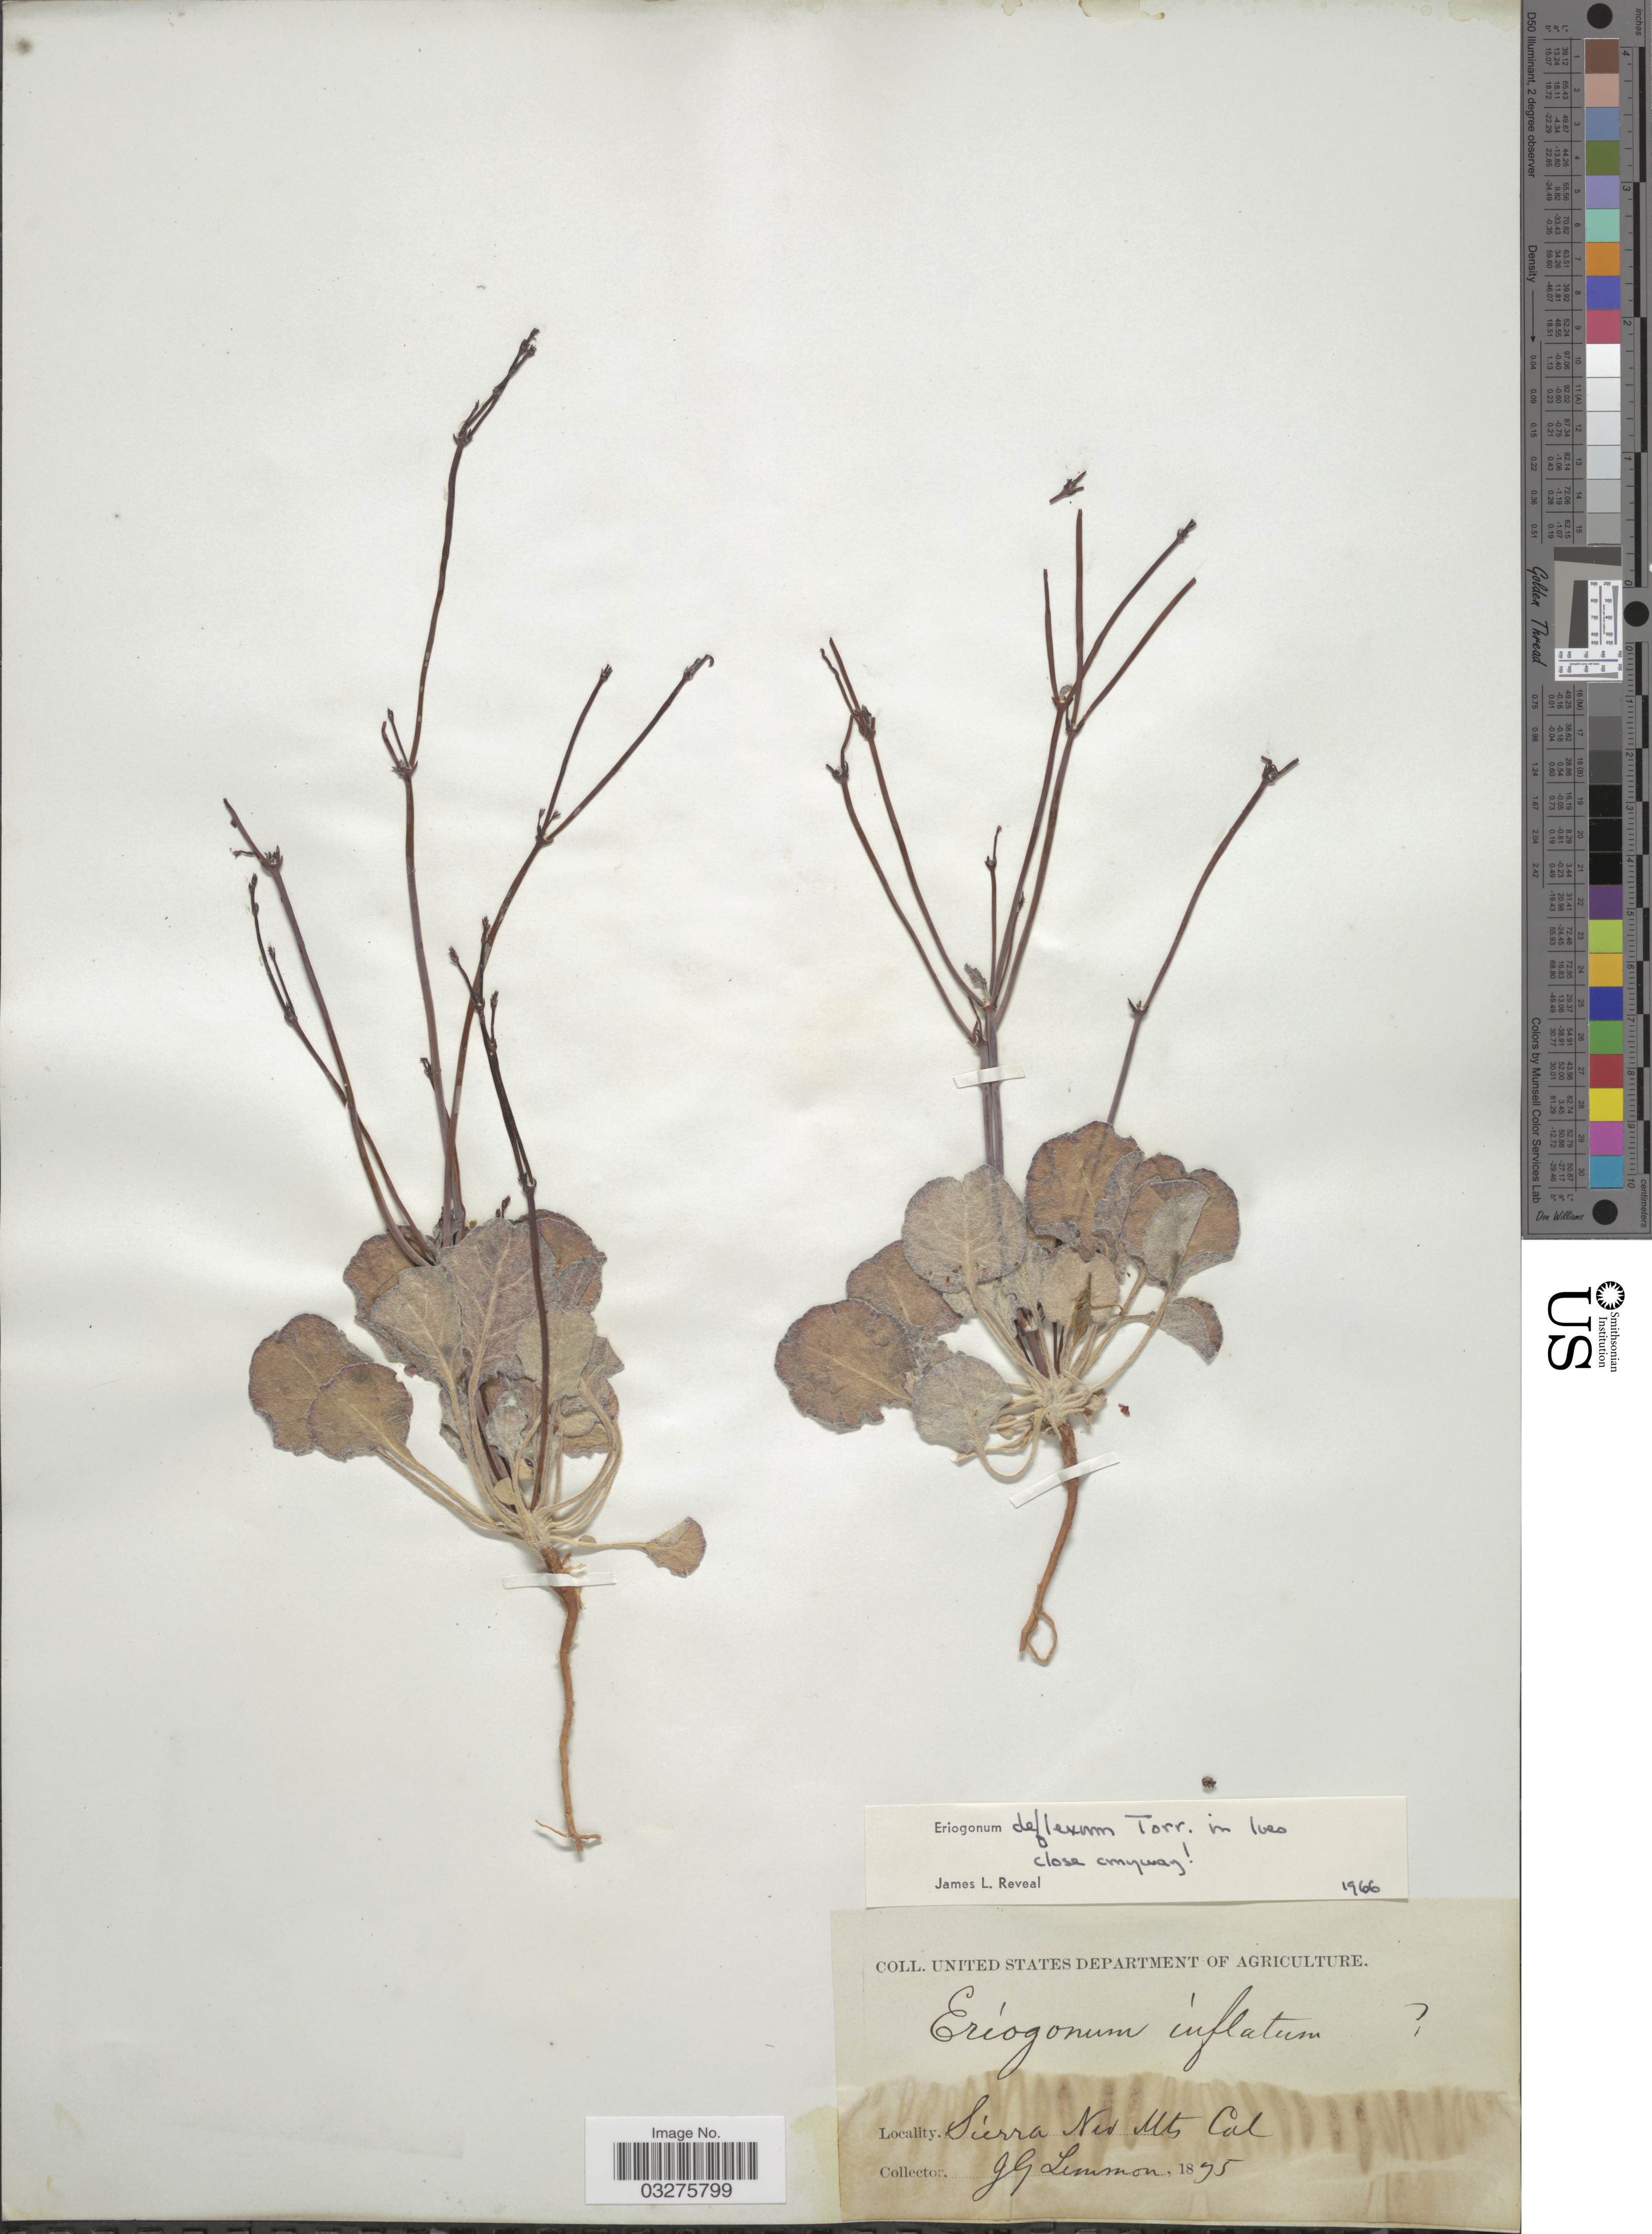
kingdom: Plantae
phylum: Tracheophyta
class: Magnoliopsida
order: Caryophyllales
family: Polygonaceae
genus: Eriogonum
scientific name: Eriogonum deflexum var. deflexum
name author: Torr. in Ives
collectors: J. Lemmon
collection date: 1895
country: United States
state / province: California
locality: Sierra Nev Mts.